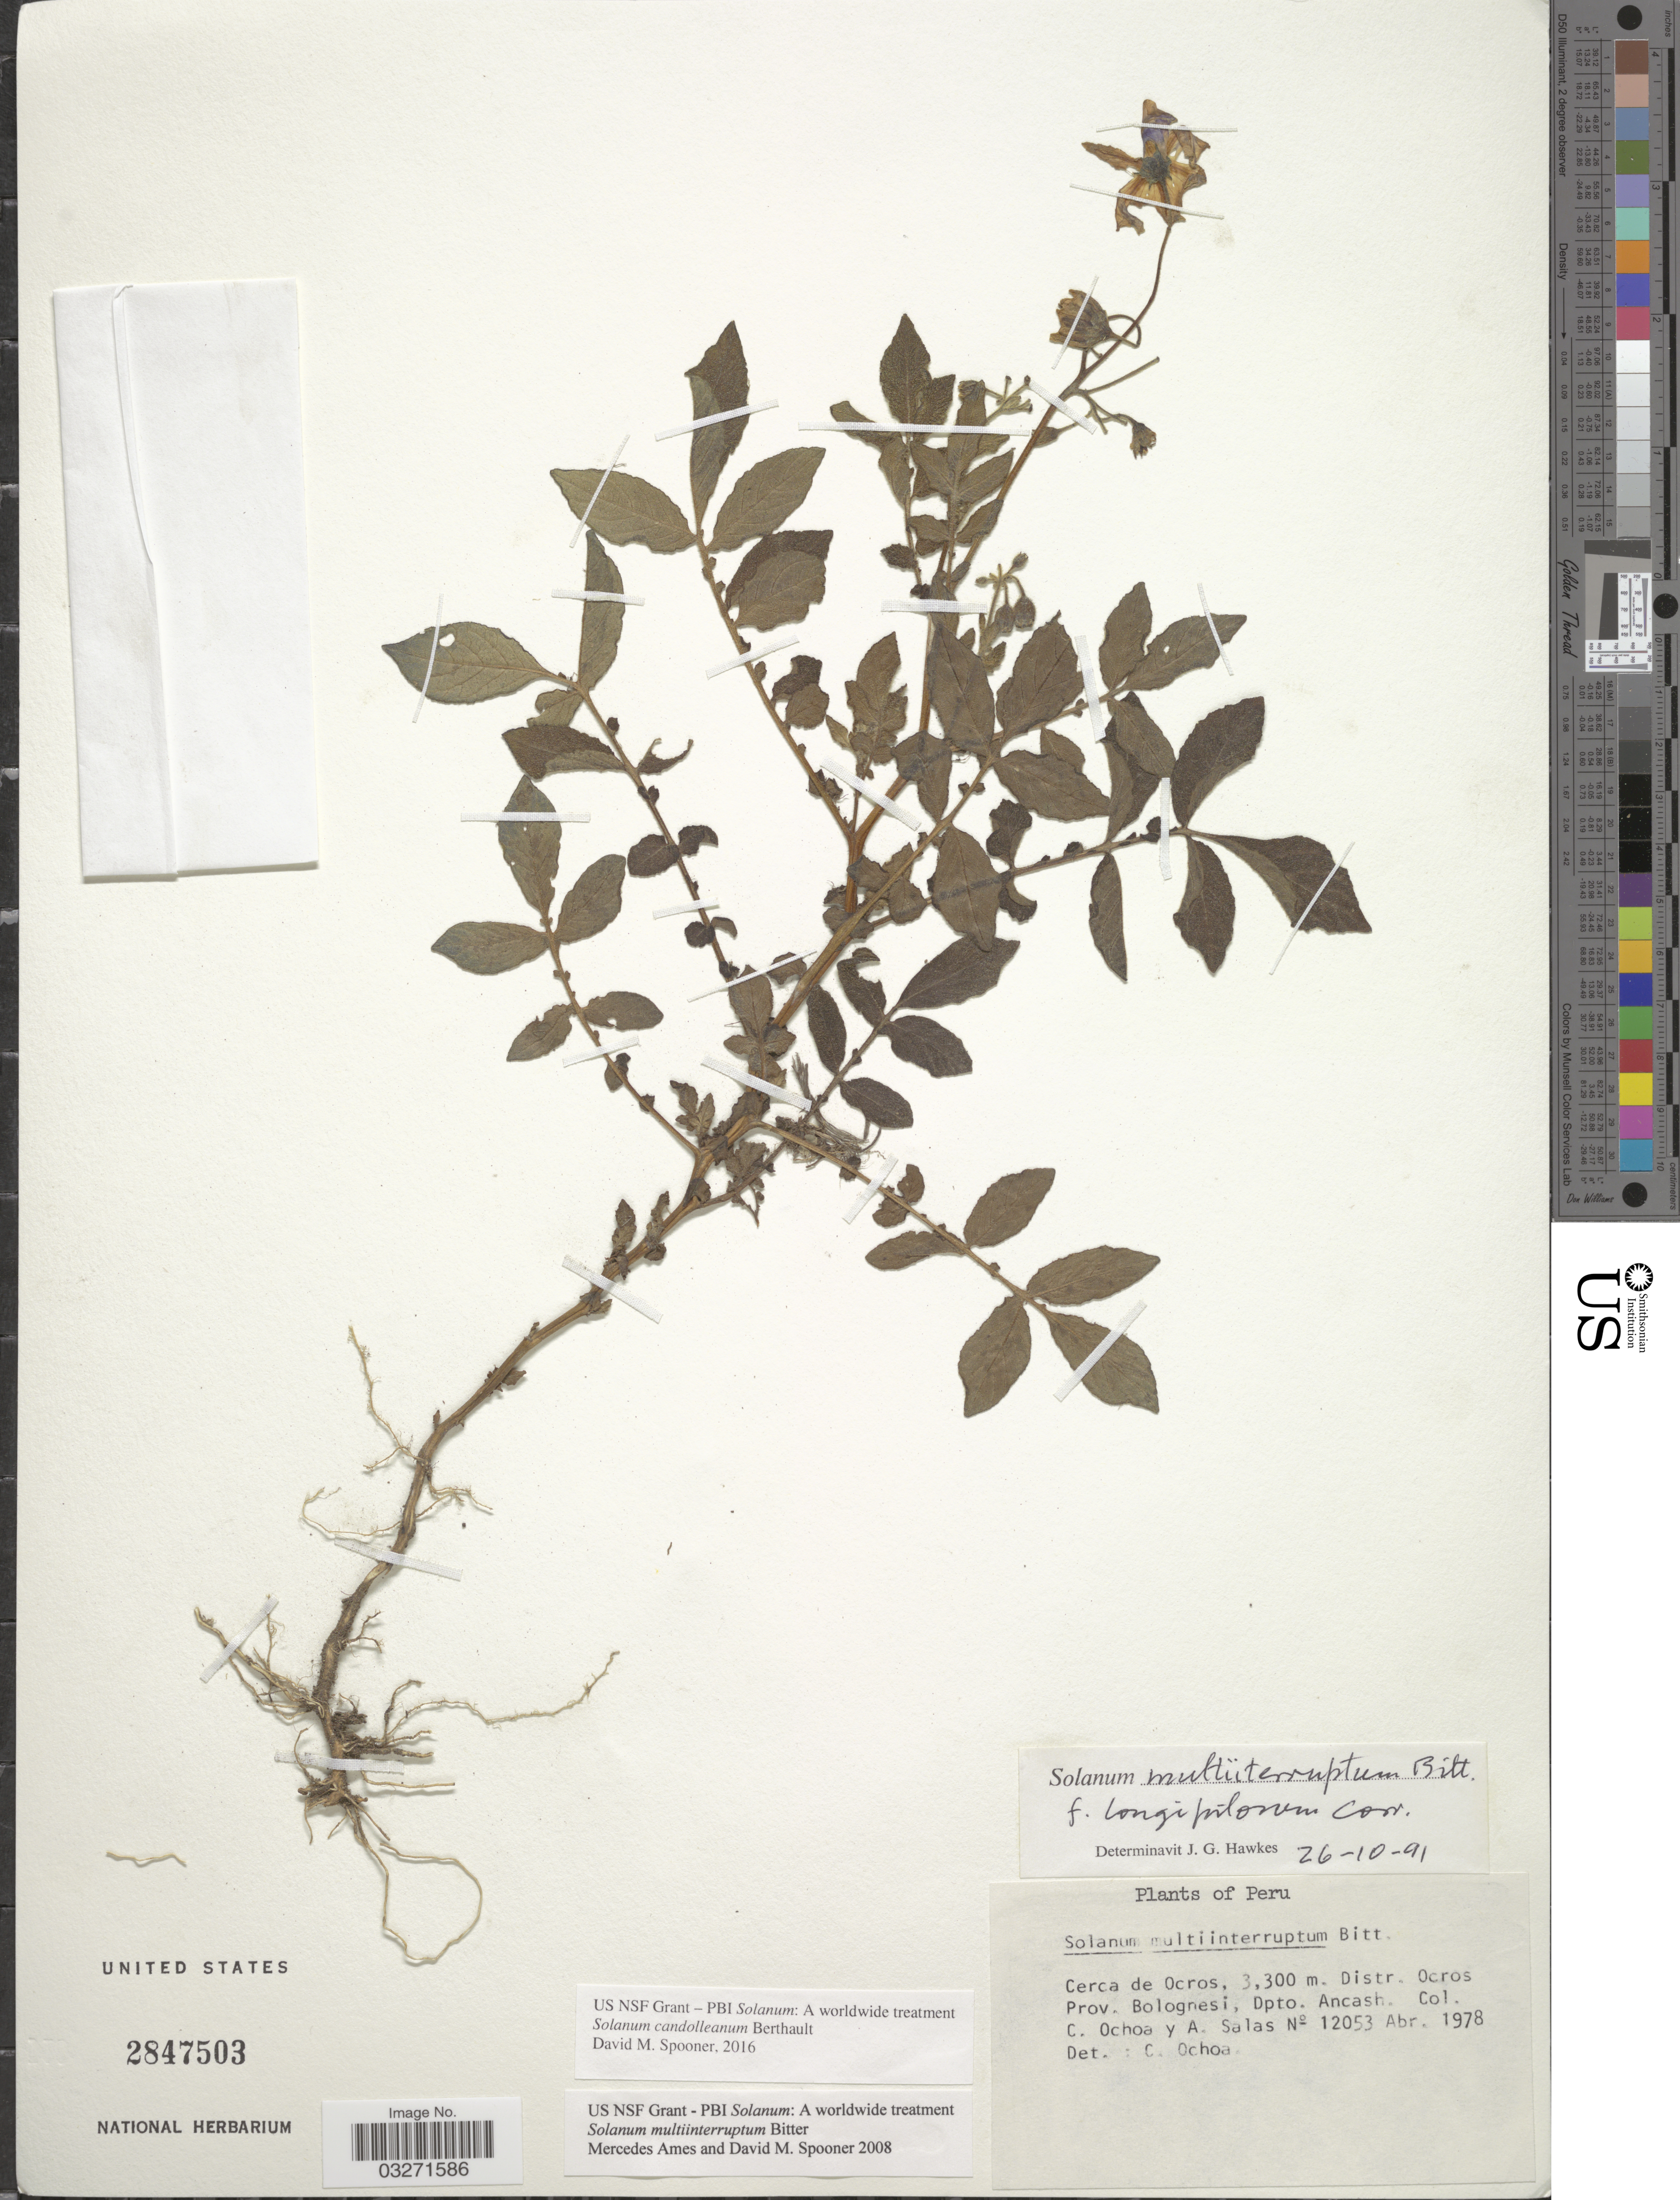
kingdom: Plantae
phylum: Tracheophyta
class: Magnoliopsida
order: Solanales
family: Solanaceae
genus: Solanum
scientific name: Solanum candolleanum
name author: Berthault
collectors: C. Ochoa & A. Salas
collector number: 12053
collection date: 1978-04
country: Peru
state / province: Ancash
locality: Cerca de Ocros. Distr. Ocros. Prov. Bolognesi, Dpto. Ancash.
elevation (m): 3300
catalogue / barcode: US 2847503